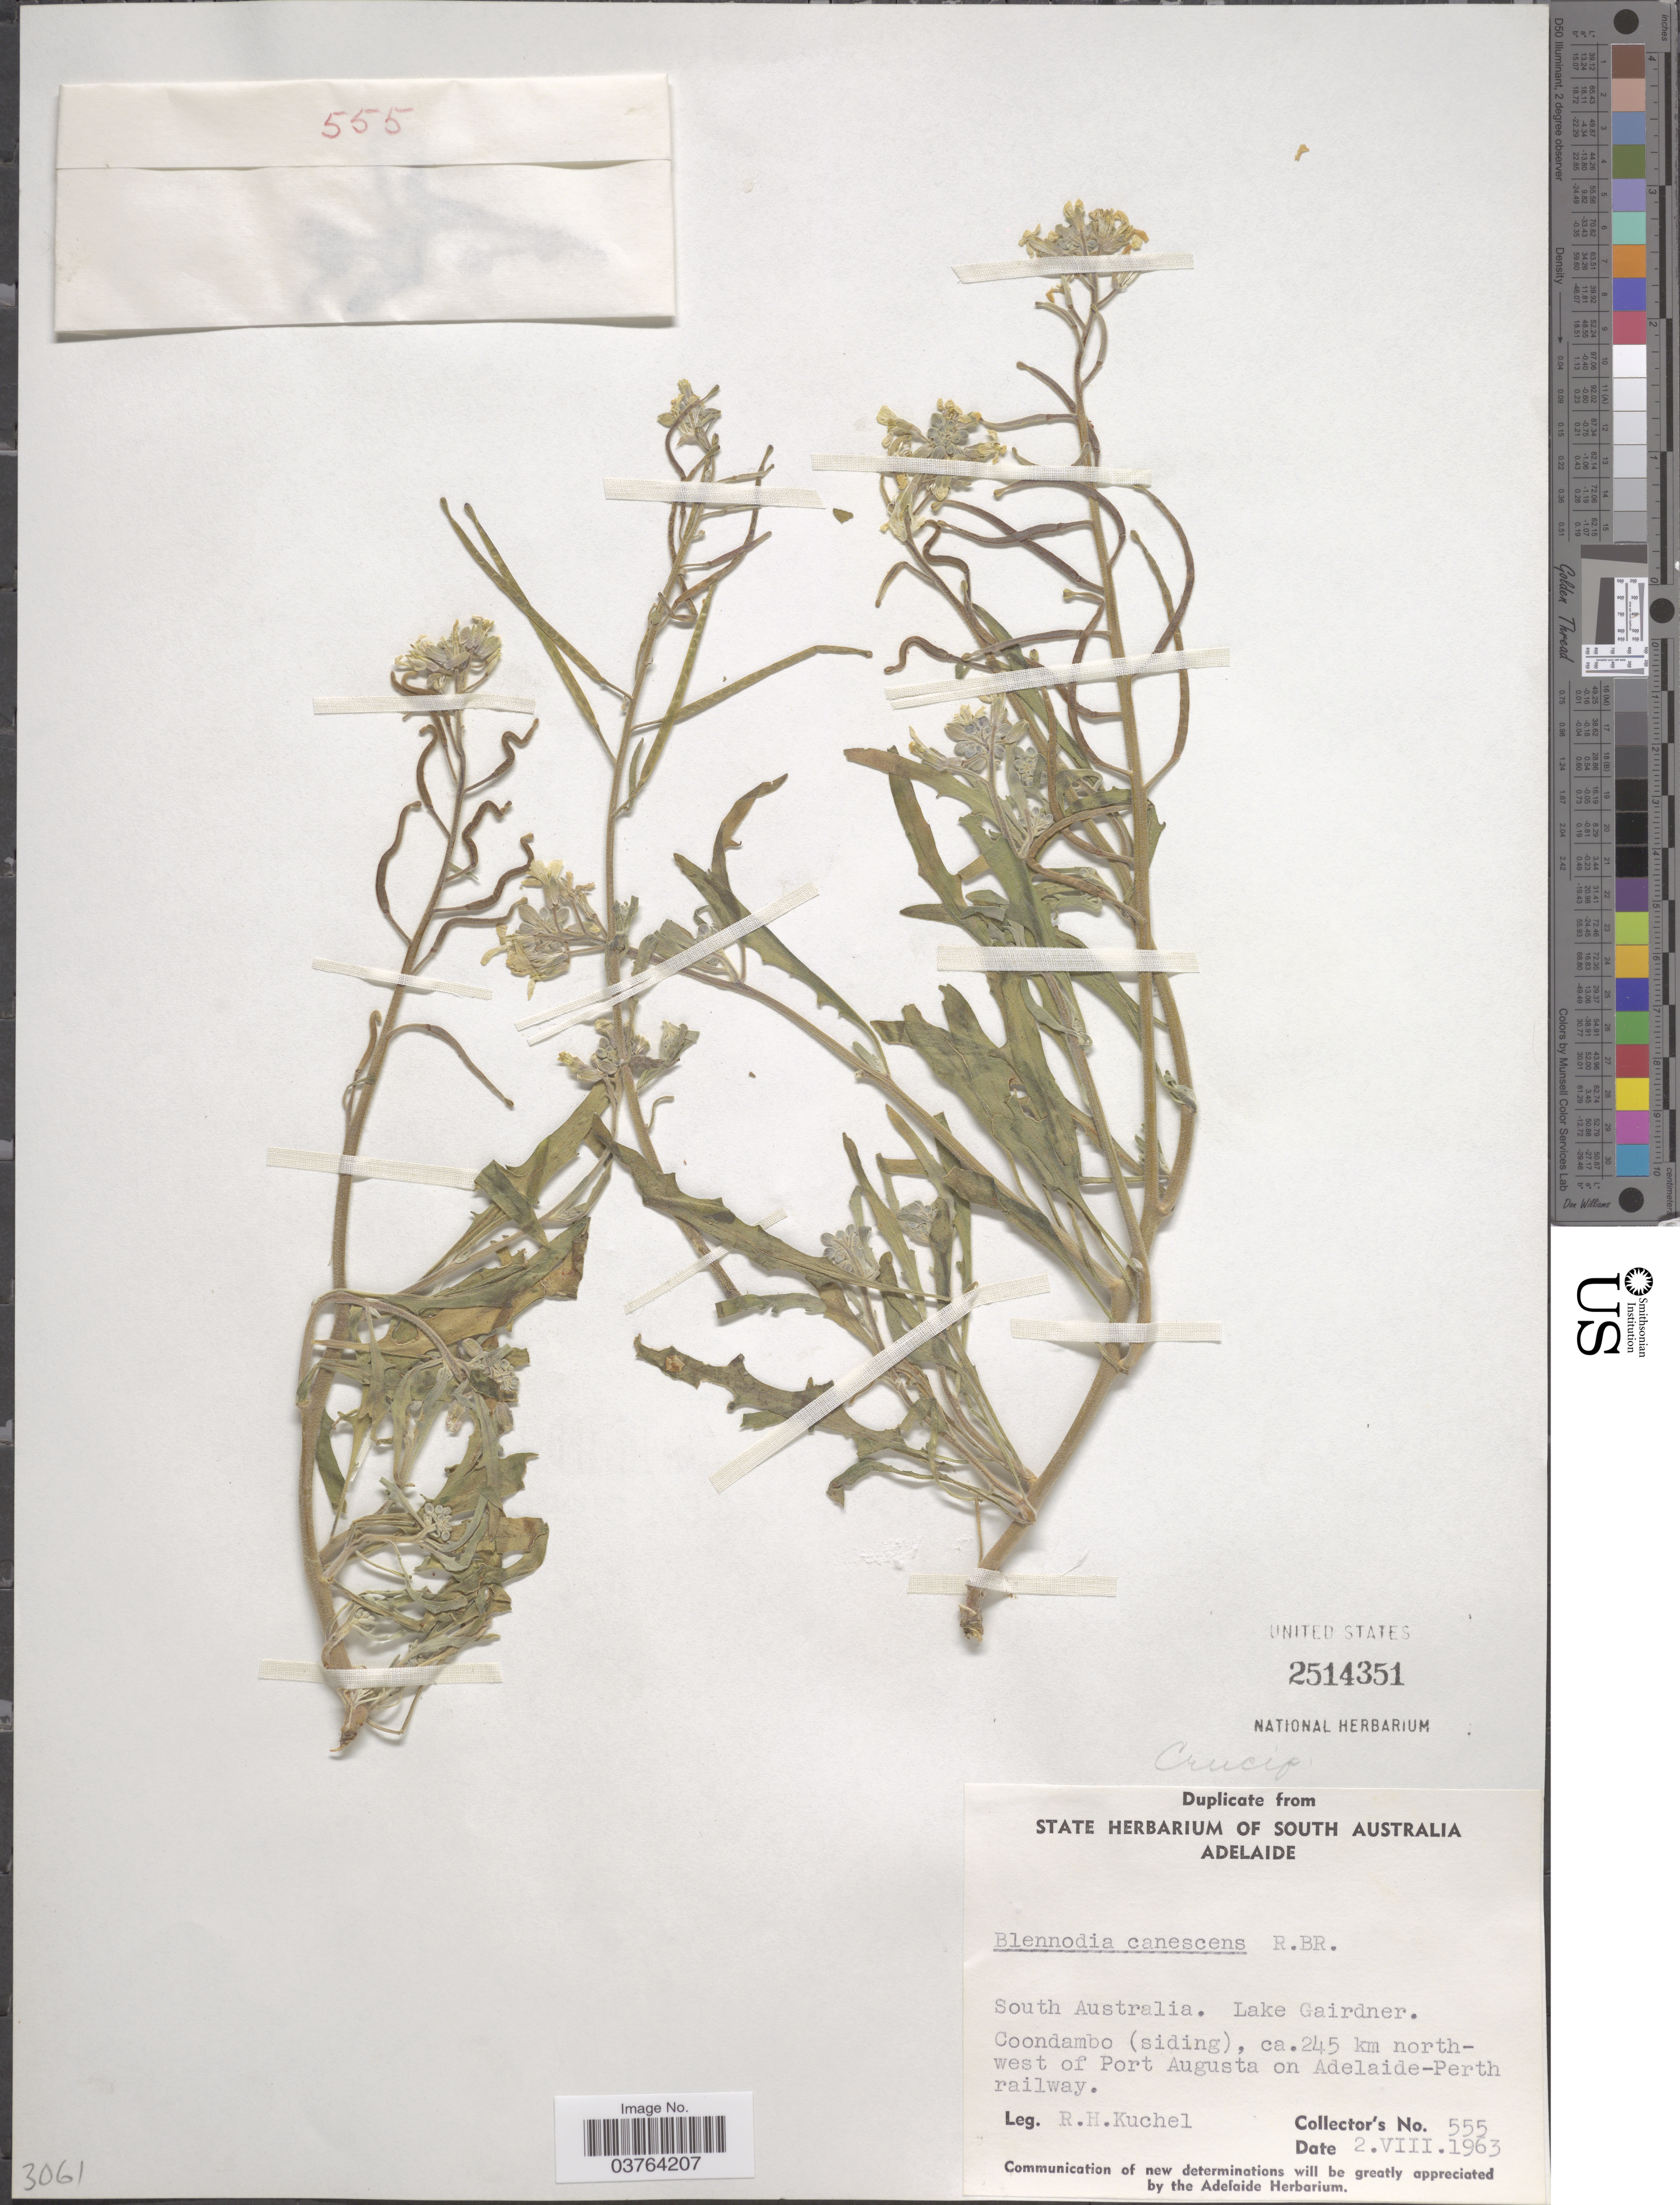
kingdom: Plantae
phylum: Tracheophyta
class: Magnoliopsida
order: Brassicales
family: Brassicaceae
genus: Blennodia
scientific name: Blennodia canescens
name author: R. Br.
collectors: R. Kuchel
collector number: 555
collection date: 1963-08-02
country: Australia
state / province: South Australia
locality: Lake Gairdner. Coondambo (siding), ca. 245 km north-west of Port Augusta on Adelaide-Perth railway.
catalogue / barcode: US 2514351